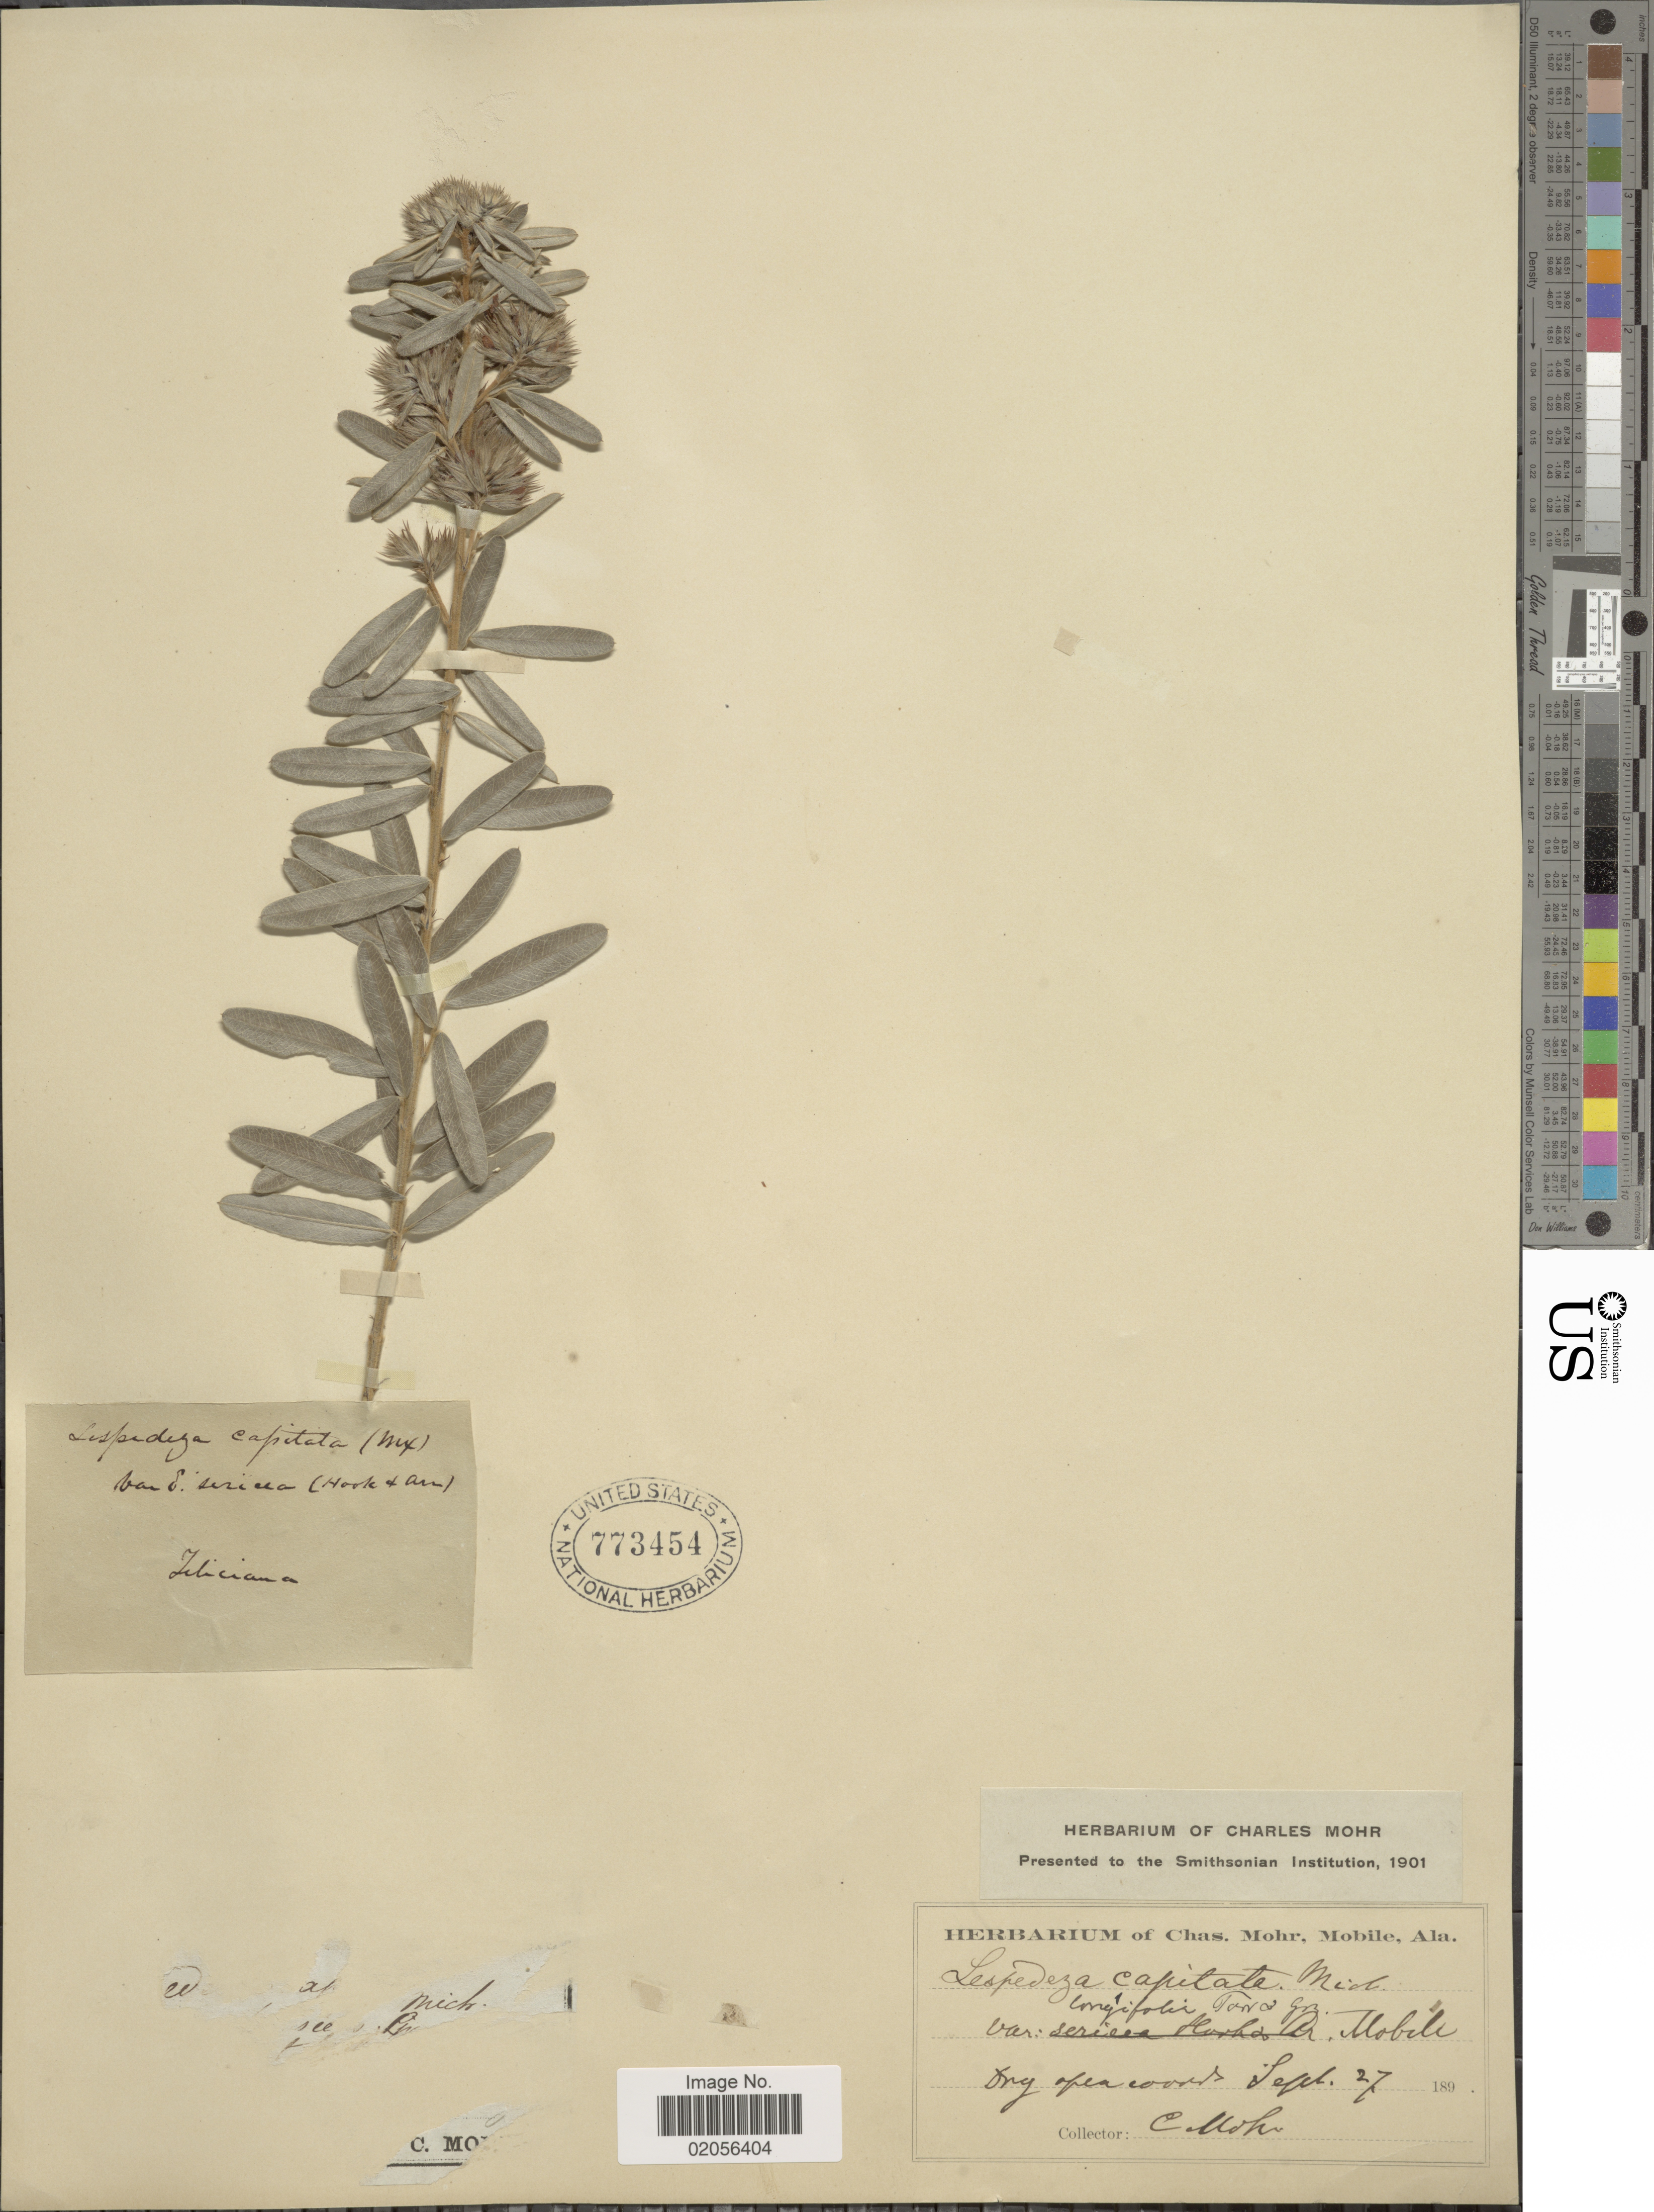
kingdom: Plantae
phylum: Tracheophyta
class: Magnoliopsida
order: Fabales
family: Fabaceae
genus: Lespedeza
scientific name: Lespedeza capitata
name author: Michx.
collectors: C. T. Mohr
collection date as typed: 189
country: United States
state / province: Alabama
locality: Mobile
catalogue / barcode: US 773454